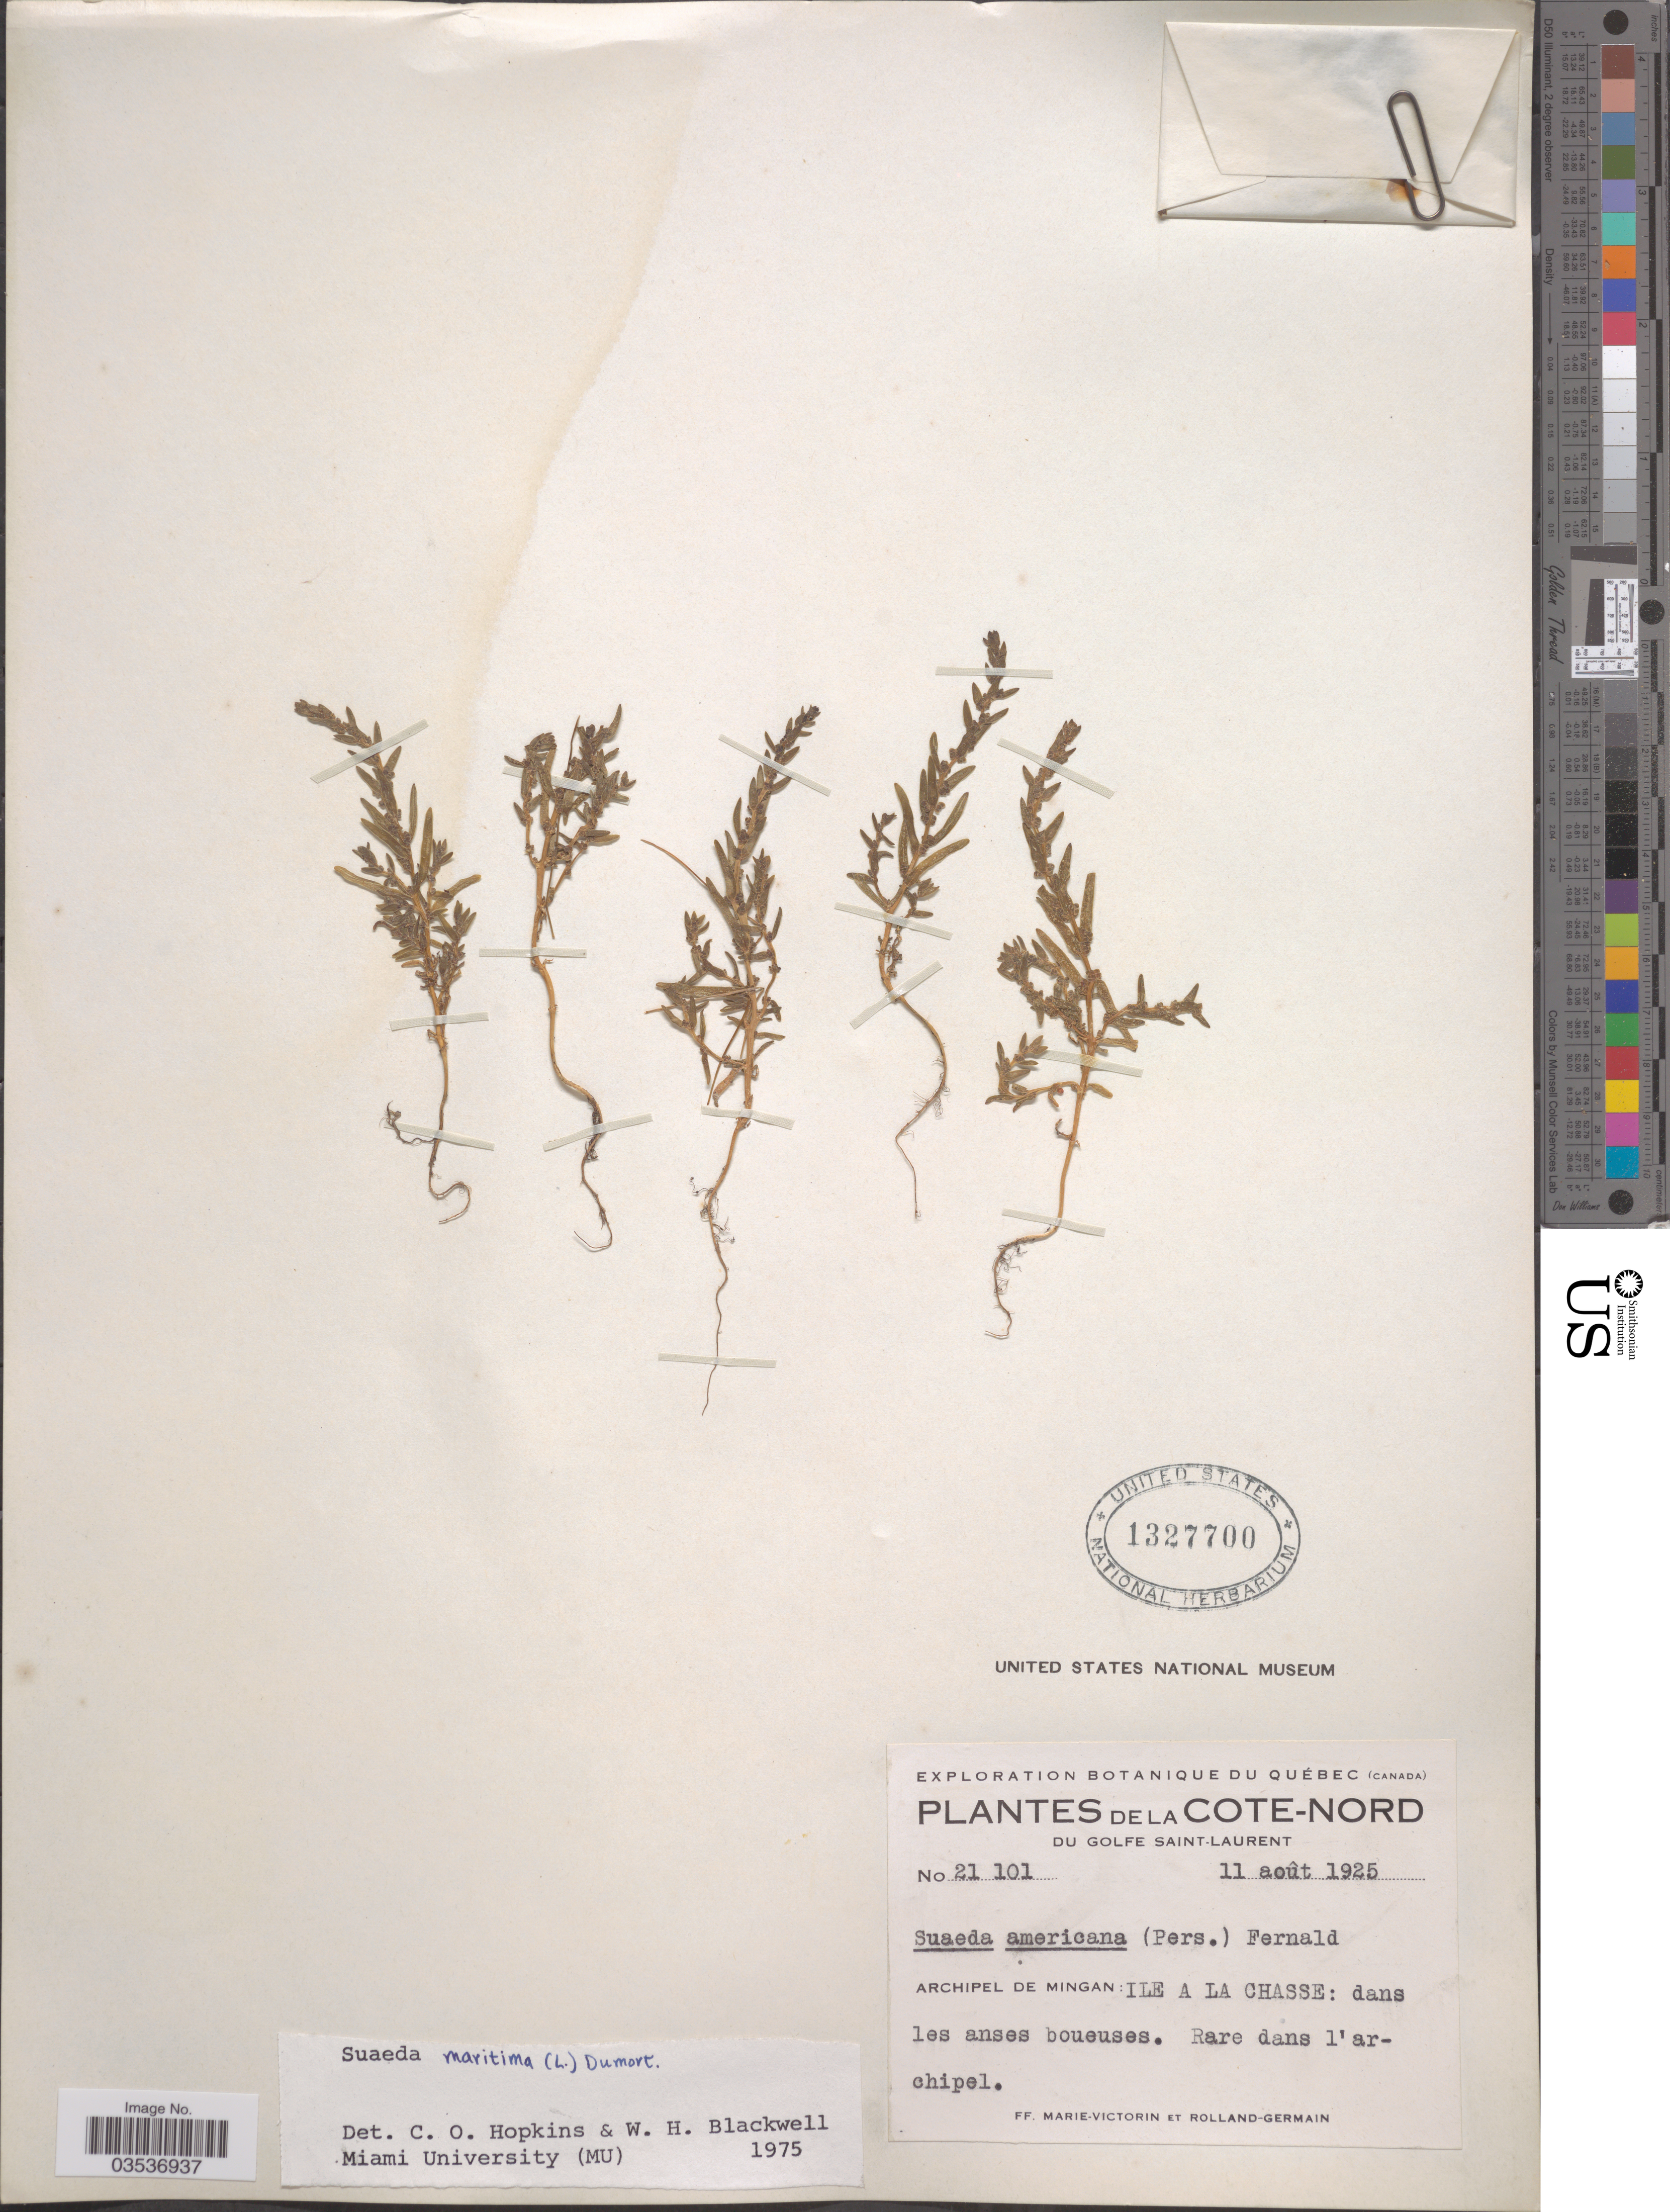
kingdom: Plantae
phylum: Tracheophyta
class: Magnoliopsida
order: Caryophyllales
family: Amaranthaceae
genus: Suaeda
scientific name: Suaeda maritima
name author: (L.) Dumort.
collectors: F. Marie-Victorin & Rolland-Germain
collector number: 21101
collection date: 1925-08-11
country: Canada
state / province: Quebec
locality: De la Cote-Nord Du Golfe Saint-Laurent. Achipel de Mingan: Ile a La Chasse.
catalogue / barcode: US 1327700